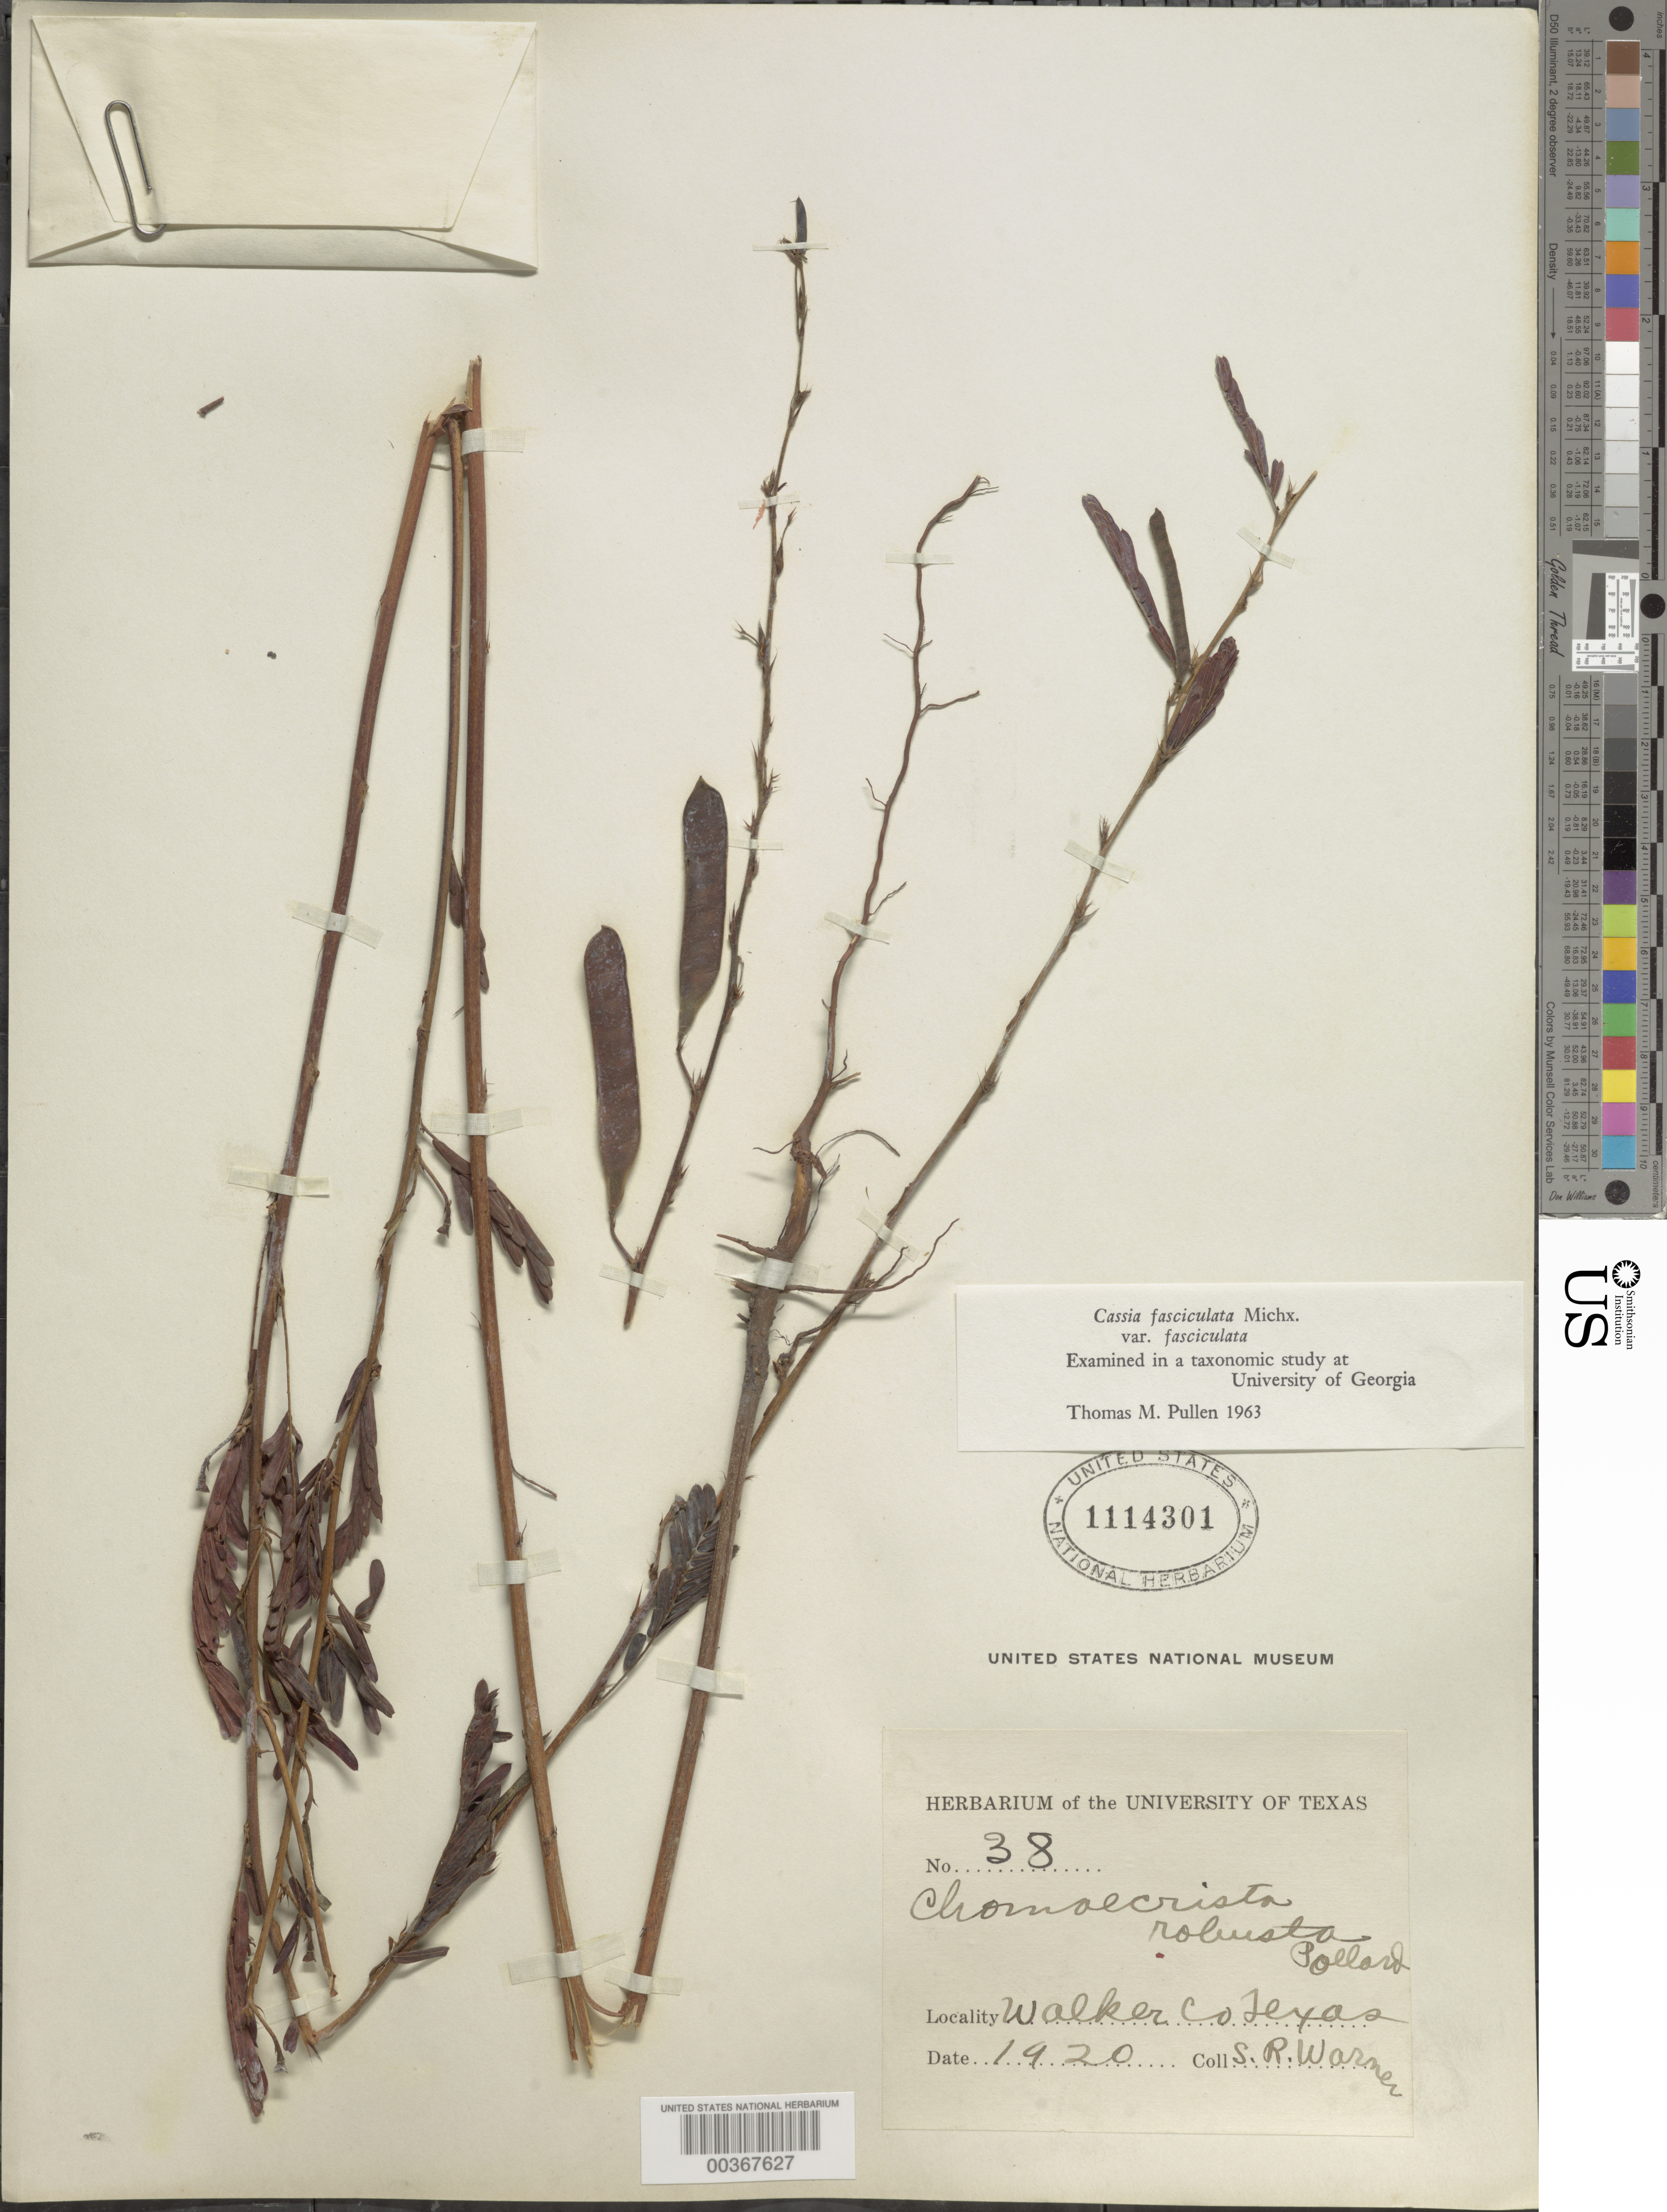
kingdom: Plantae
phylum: Tracheophyta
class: Magnoliopsida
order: Fabales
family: Fabaceae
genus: Chamaecrista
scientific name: Chamaecrista fasciculata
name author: (Michx.) Greene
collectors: S. Warner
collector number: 38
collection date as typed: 1920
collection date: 1920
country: United States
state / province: Texas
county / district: Walker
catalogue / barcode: US 1114301